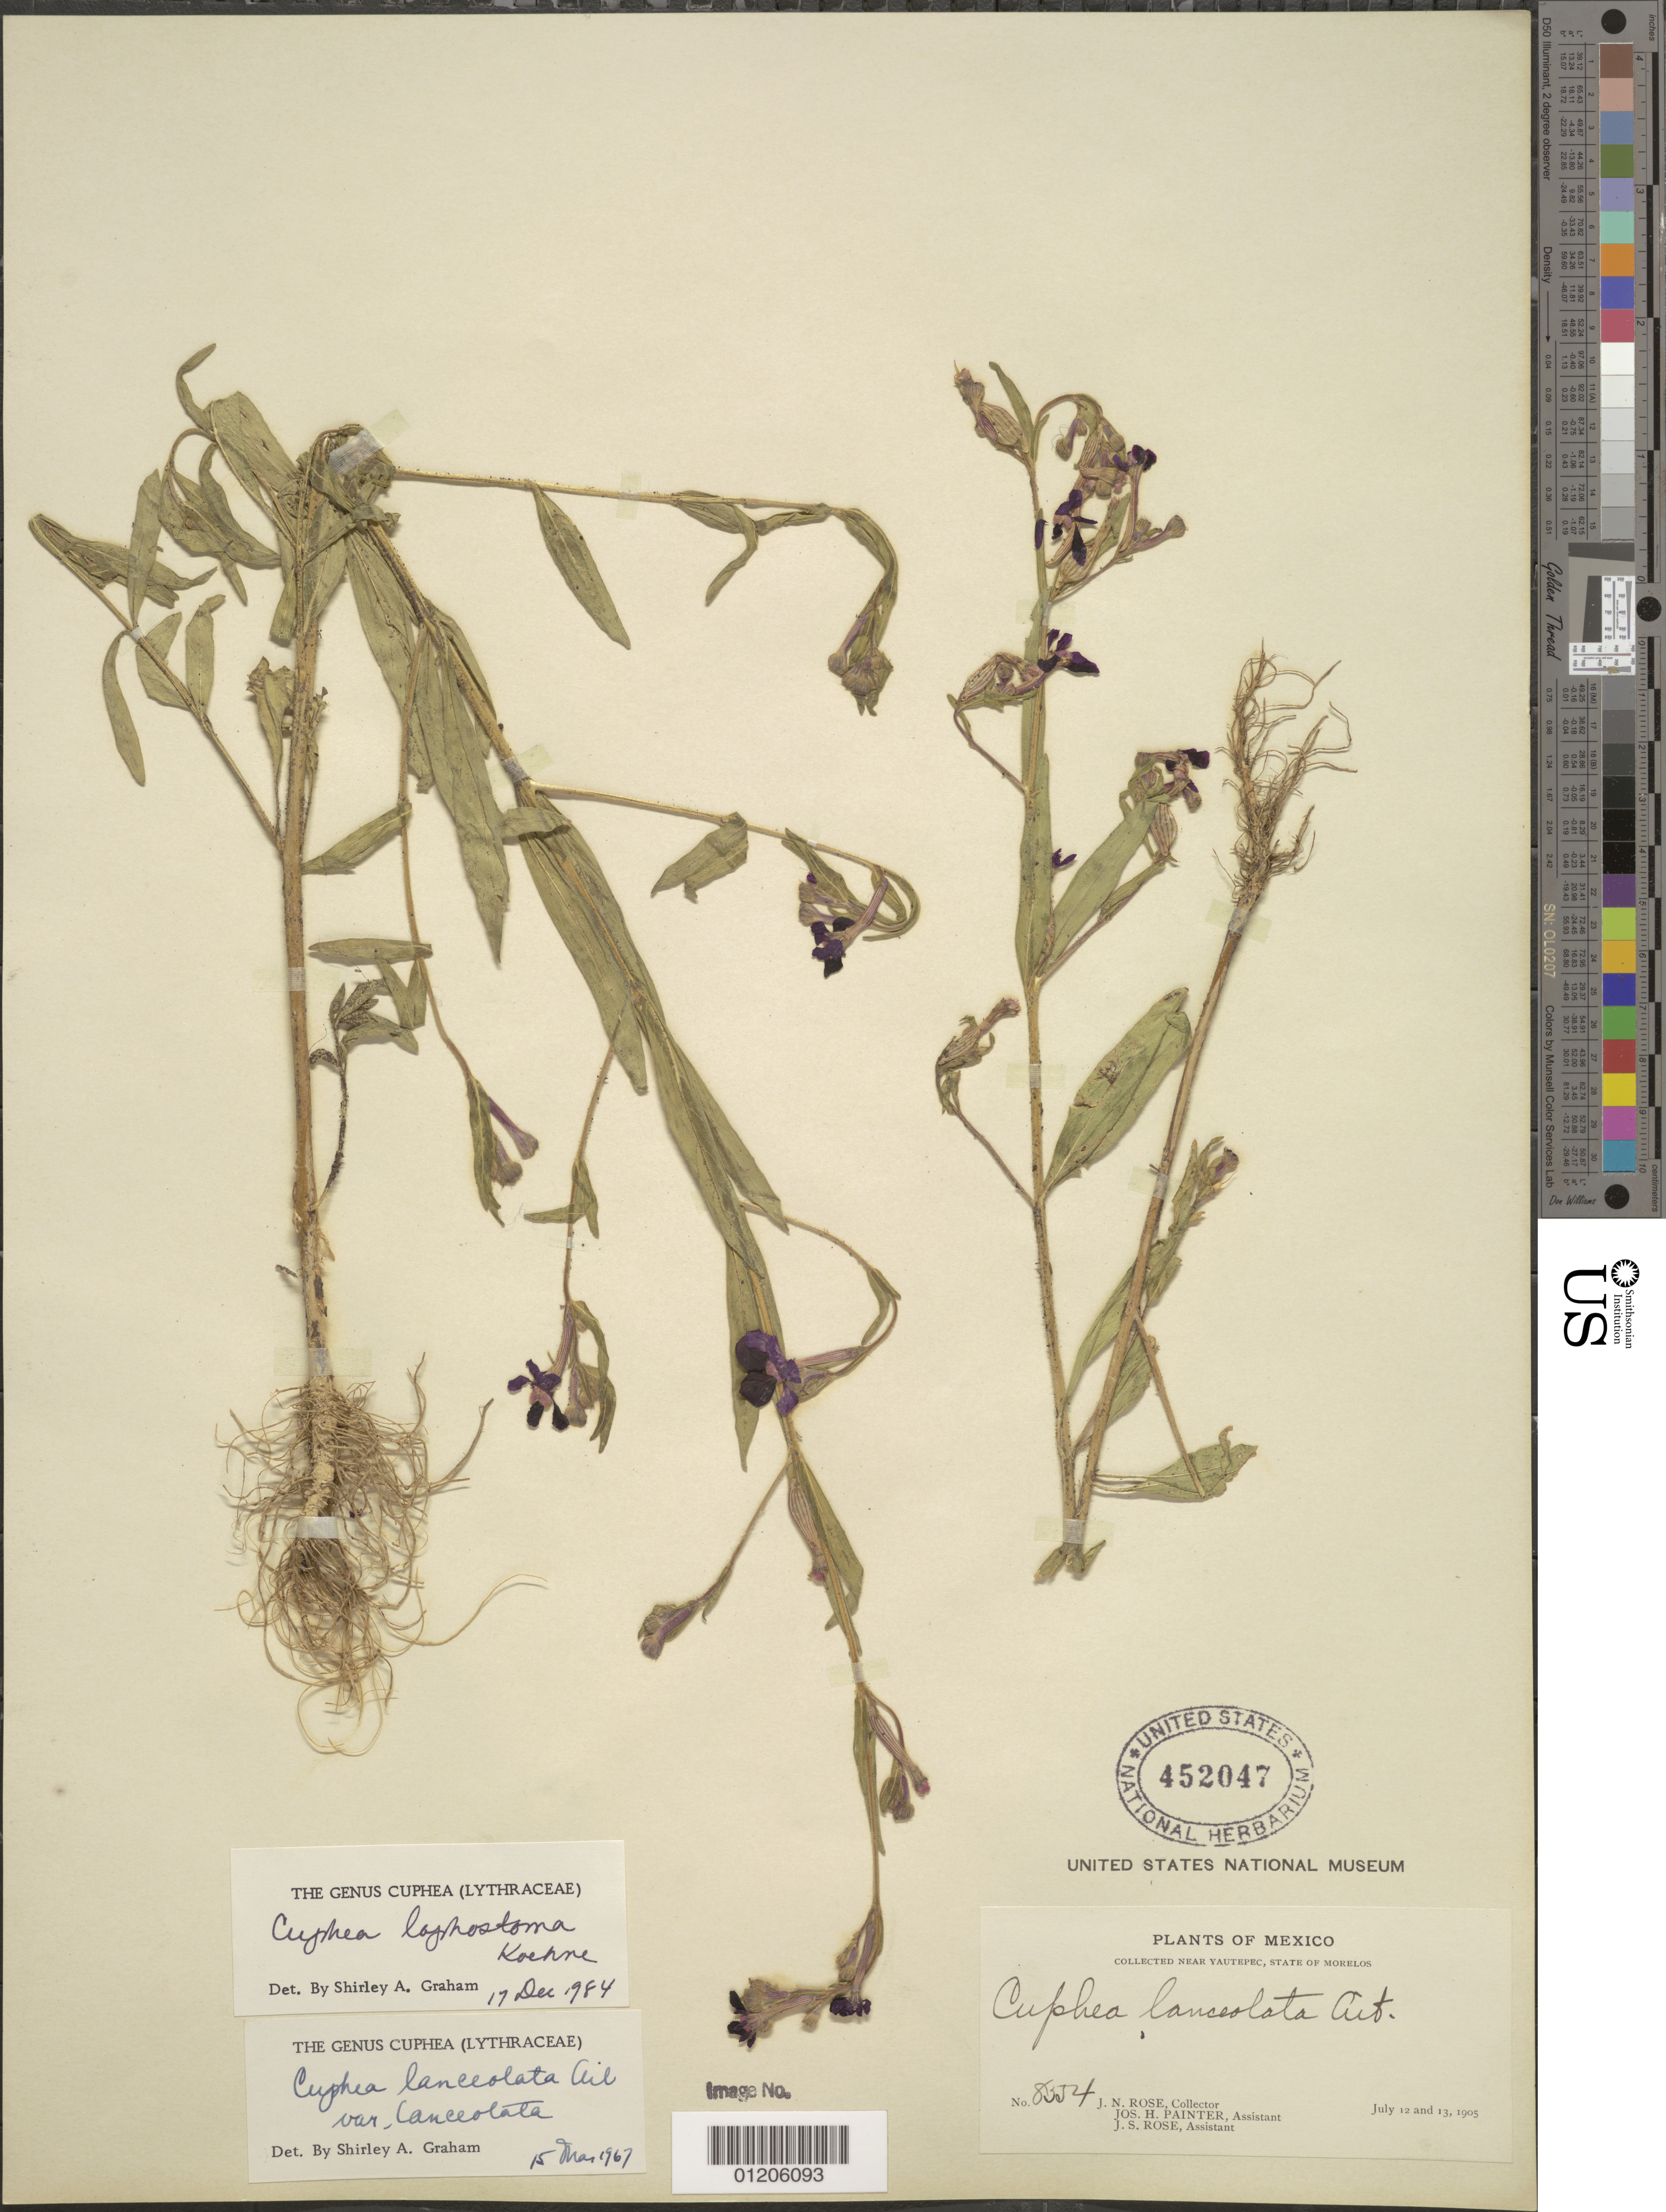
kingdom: Plantae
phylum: Tracheophyta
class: Magnoliopsida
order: Myrtales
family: Lythraceae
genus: Cuphea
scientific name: Cuphea lophostoma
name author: Koehne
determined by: Graham, S.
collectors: J. N. Rose, J. H. Painter & J. S. Rose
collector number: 8554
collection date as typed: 12 Jul 1905 and 13 Jul 1905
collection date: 1905-07-12,1905-07-13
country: Mexico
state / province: Morelos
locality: Near Yautepec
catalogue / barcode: US 452047